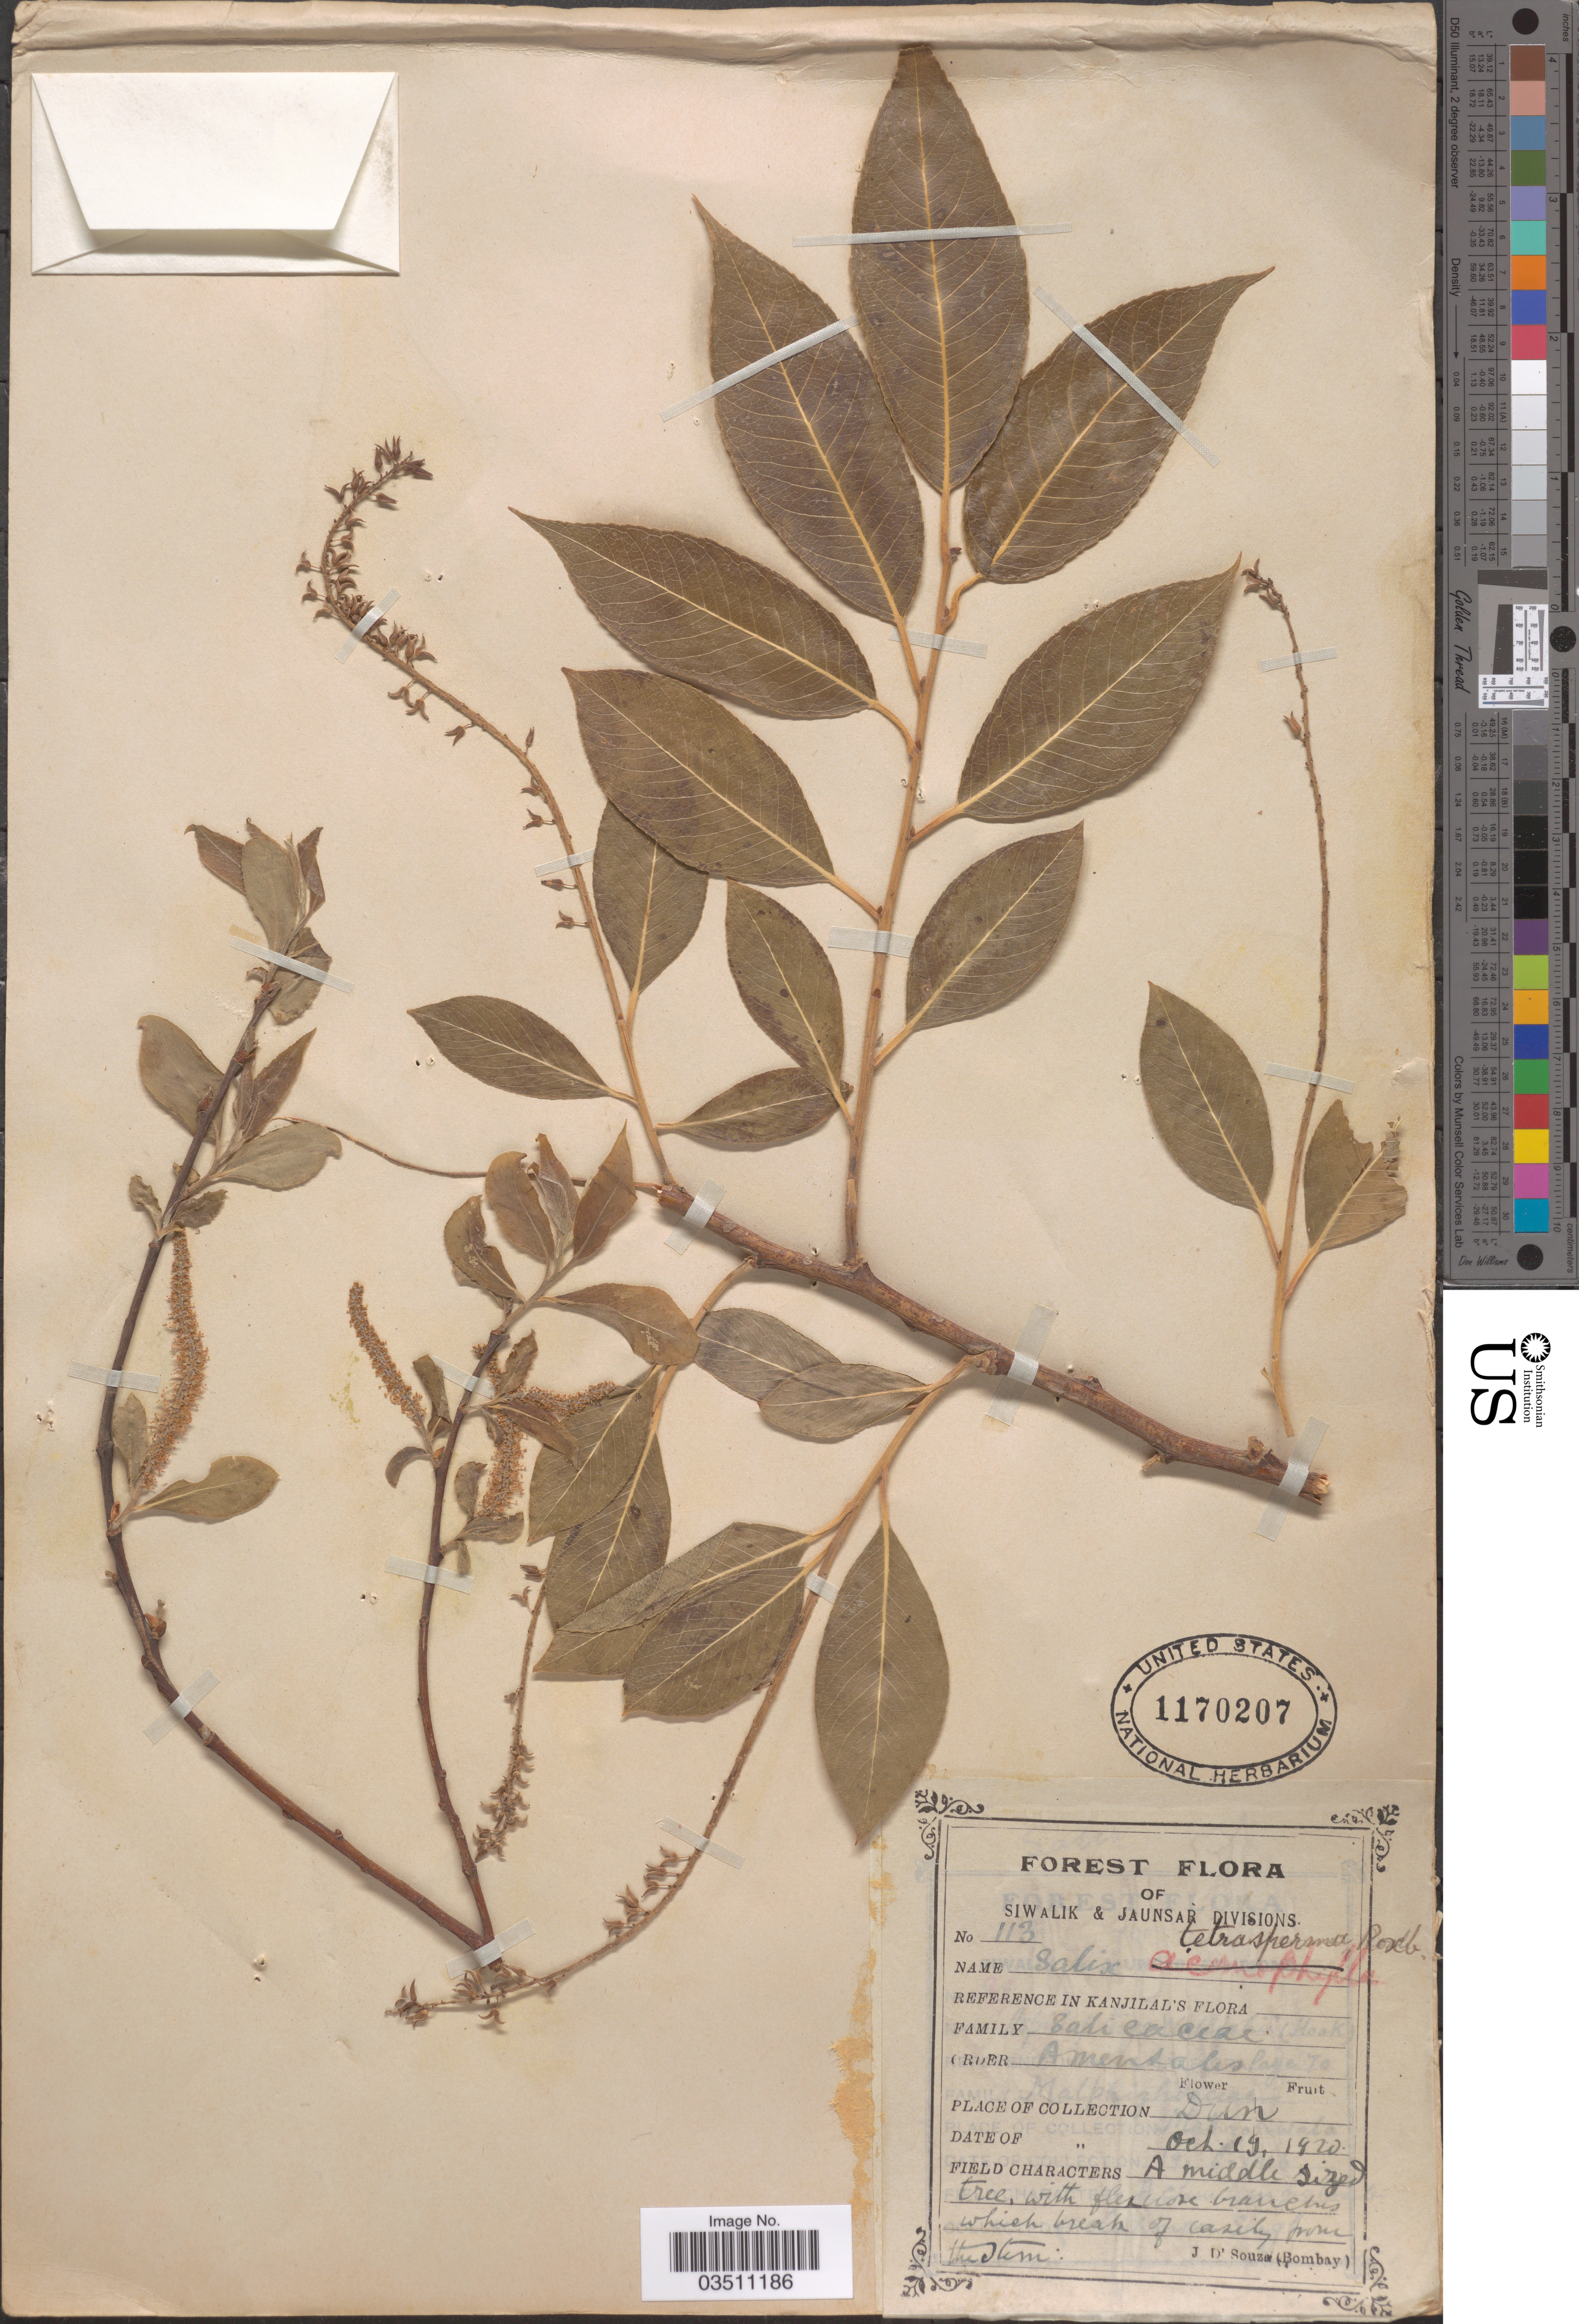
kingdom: Plantae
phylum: Tracheophyta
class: Magnoliopsida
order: Malpighiales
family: Salicaceae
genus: Salix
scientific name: Salix tetrasperma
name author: Roxb.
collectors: J. Souza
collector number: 113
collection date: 1920-10-19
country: India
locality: Siwalik & Jaunsar Divisions. Dun.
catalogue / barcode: US 1170207